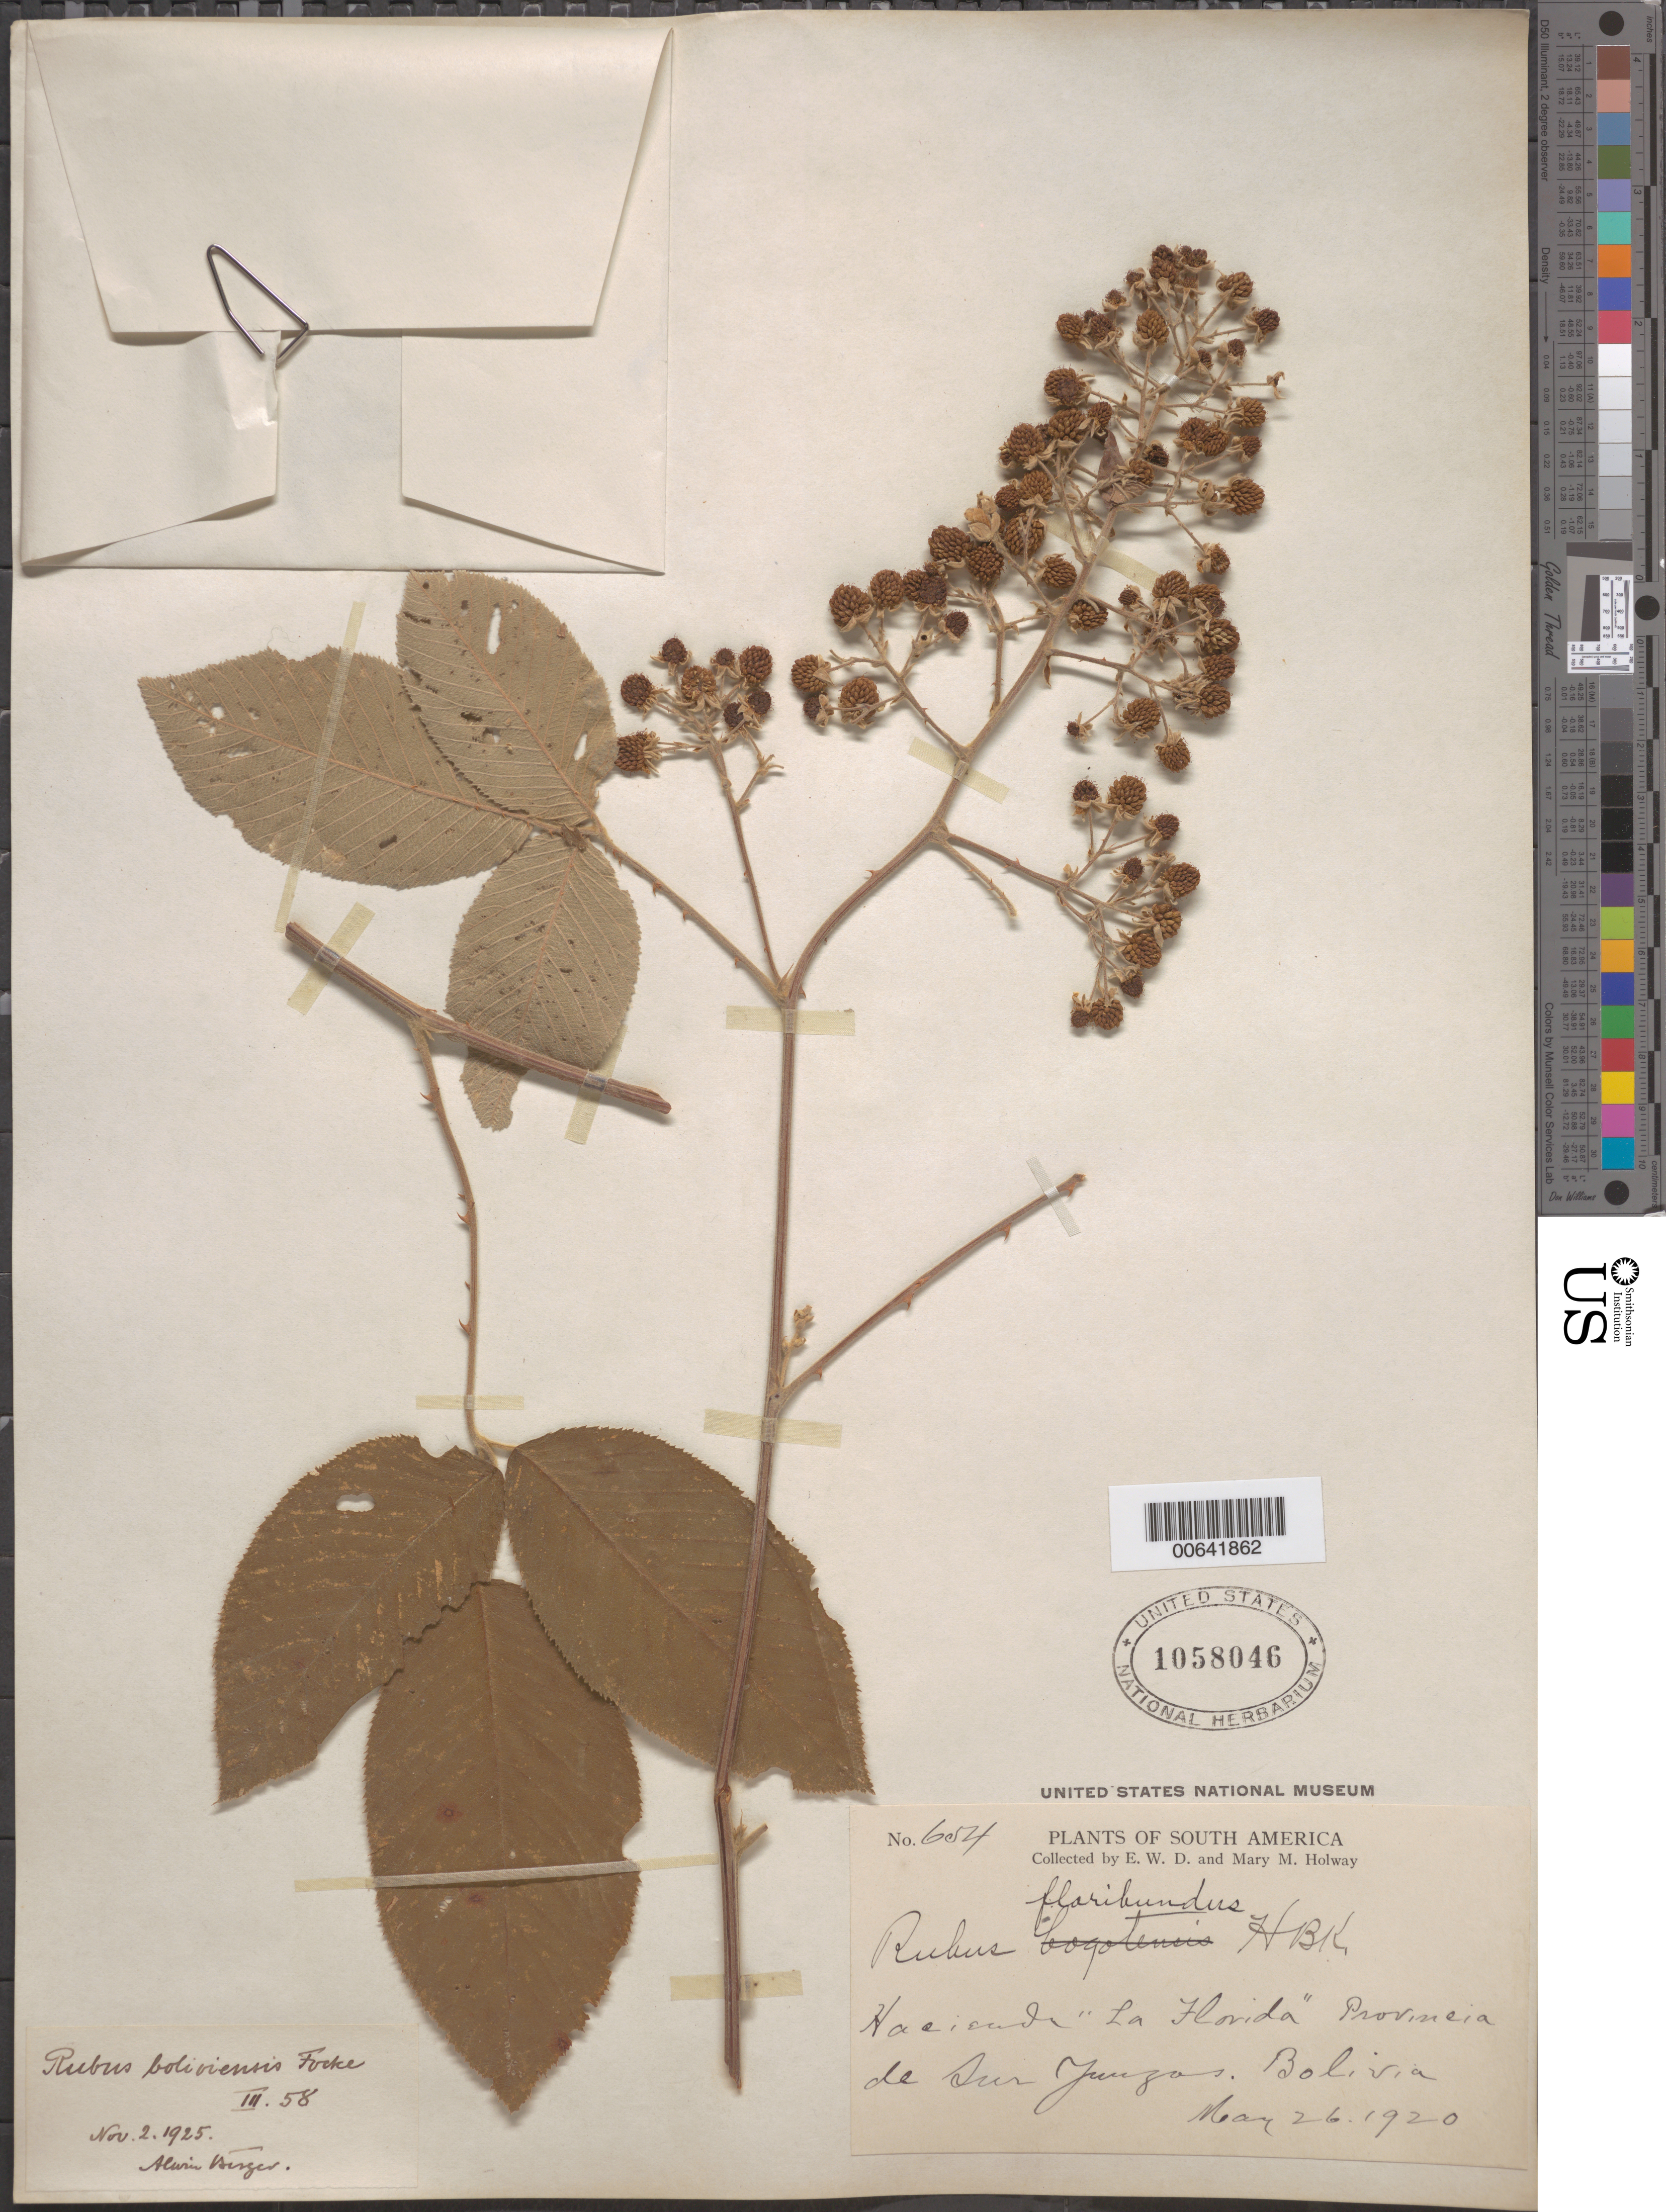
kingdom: Plantae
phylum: Tracheophyta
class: Magnoliopsida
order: Rosales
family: Rosaceae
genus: Rubus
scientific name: Rubus boliviensis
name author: Focke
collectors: E. W. D. Holway & M. M. Holway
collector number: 654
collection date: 1920-05-26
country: Bolivia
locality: Hacienda "La Florida" Provincia de Sur Yungas.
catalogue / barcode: US 1058046